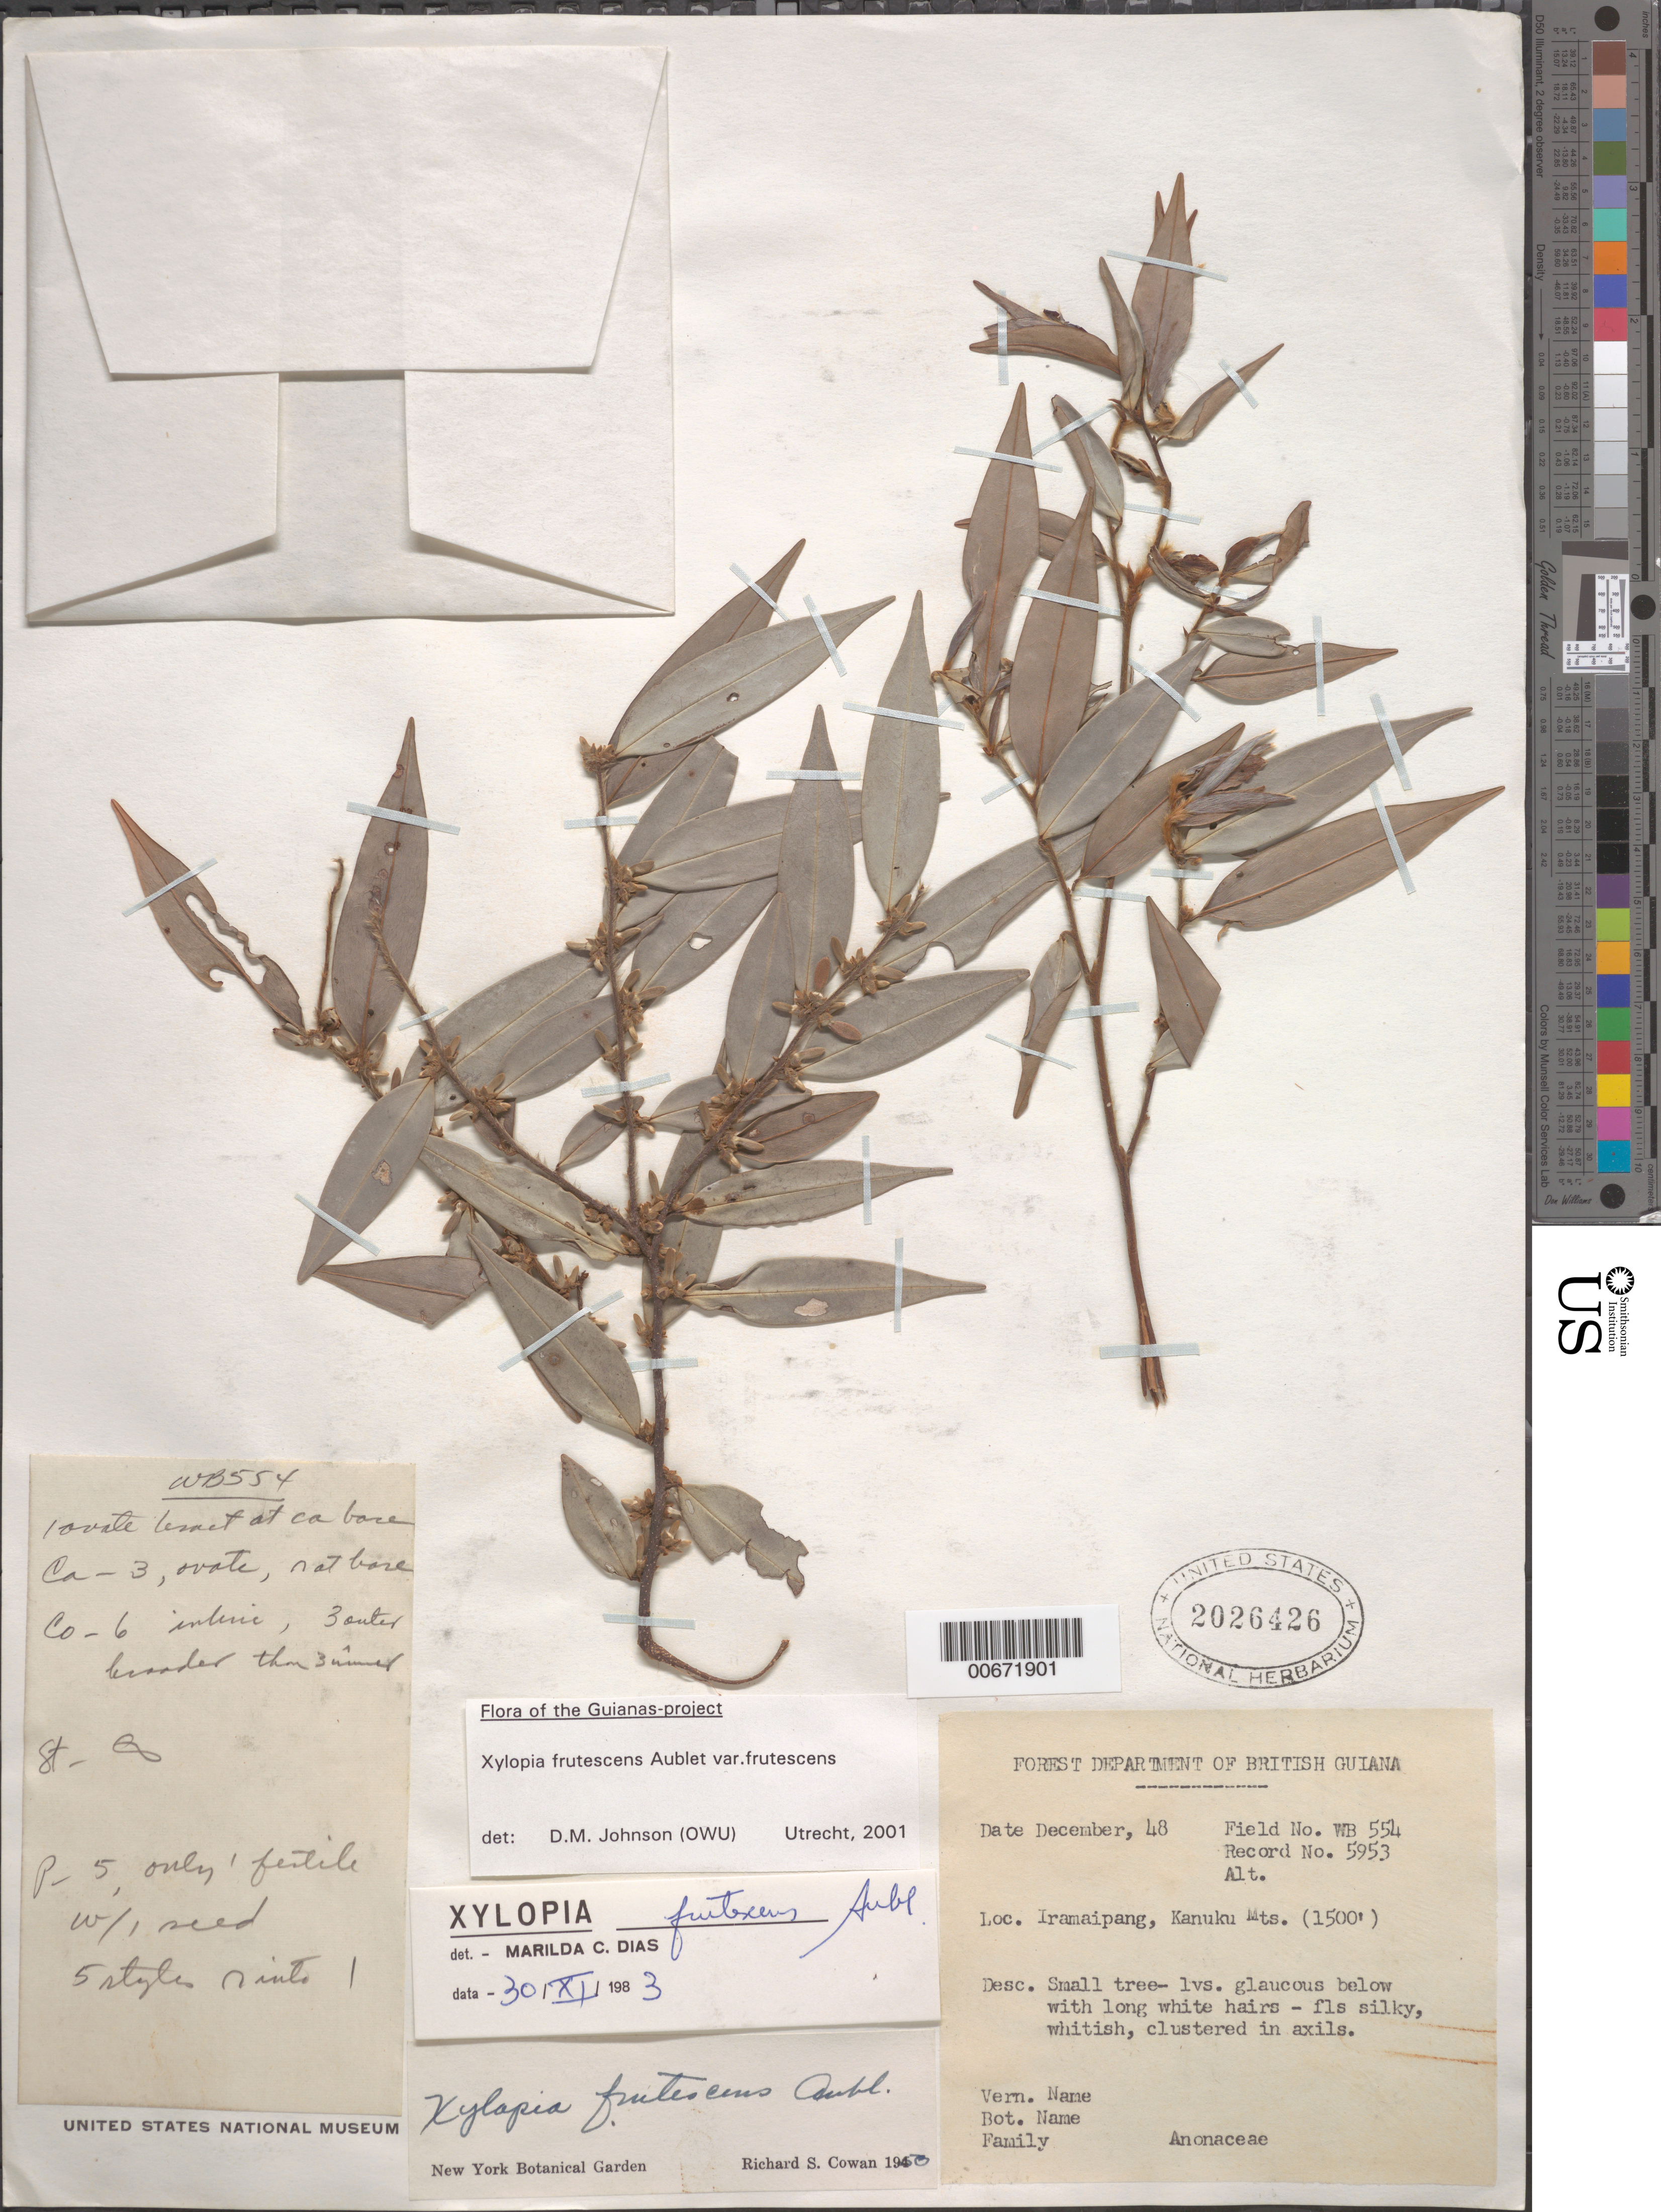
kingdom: Plantae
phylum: Tracheophyta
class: Magnoliopsida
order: Magnoliales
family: Annonaceae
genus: Xylopia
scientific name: Xylopia frutescens var. frutescens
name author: Aubl.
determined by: Johnson, D. M.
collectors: Forest Dept. B. G. & British Guiana Forestry Dept.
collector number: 5953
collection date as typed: Dec-48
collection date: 1948-12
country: Guyana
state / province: U. Takutu-U. Essequibo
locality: Iraimakipang, Kanuku Mts.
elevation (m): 450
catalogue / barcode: US 2026426